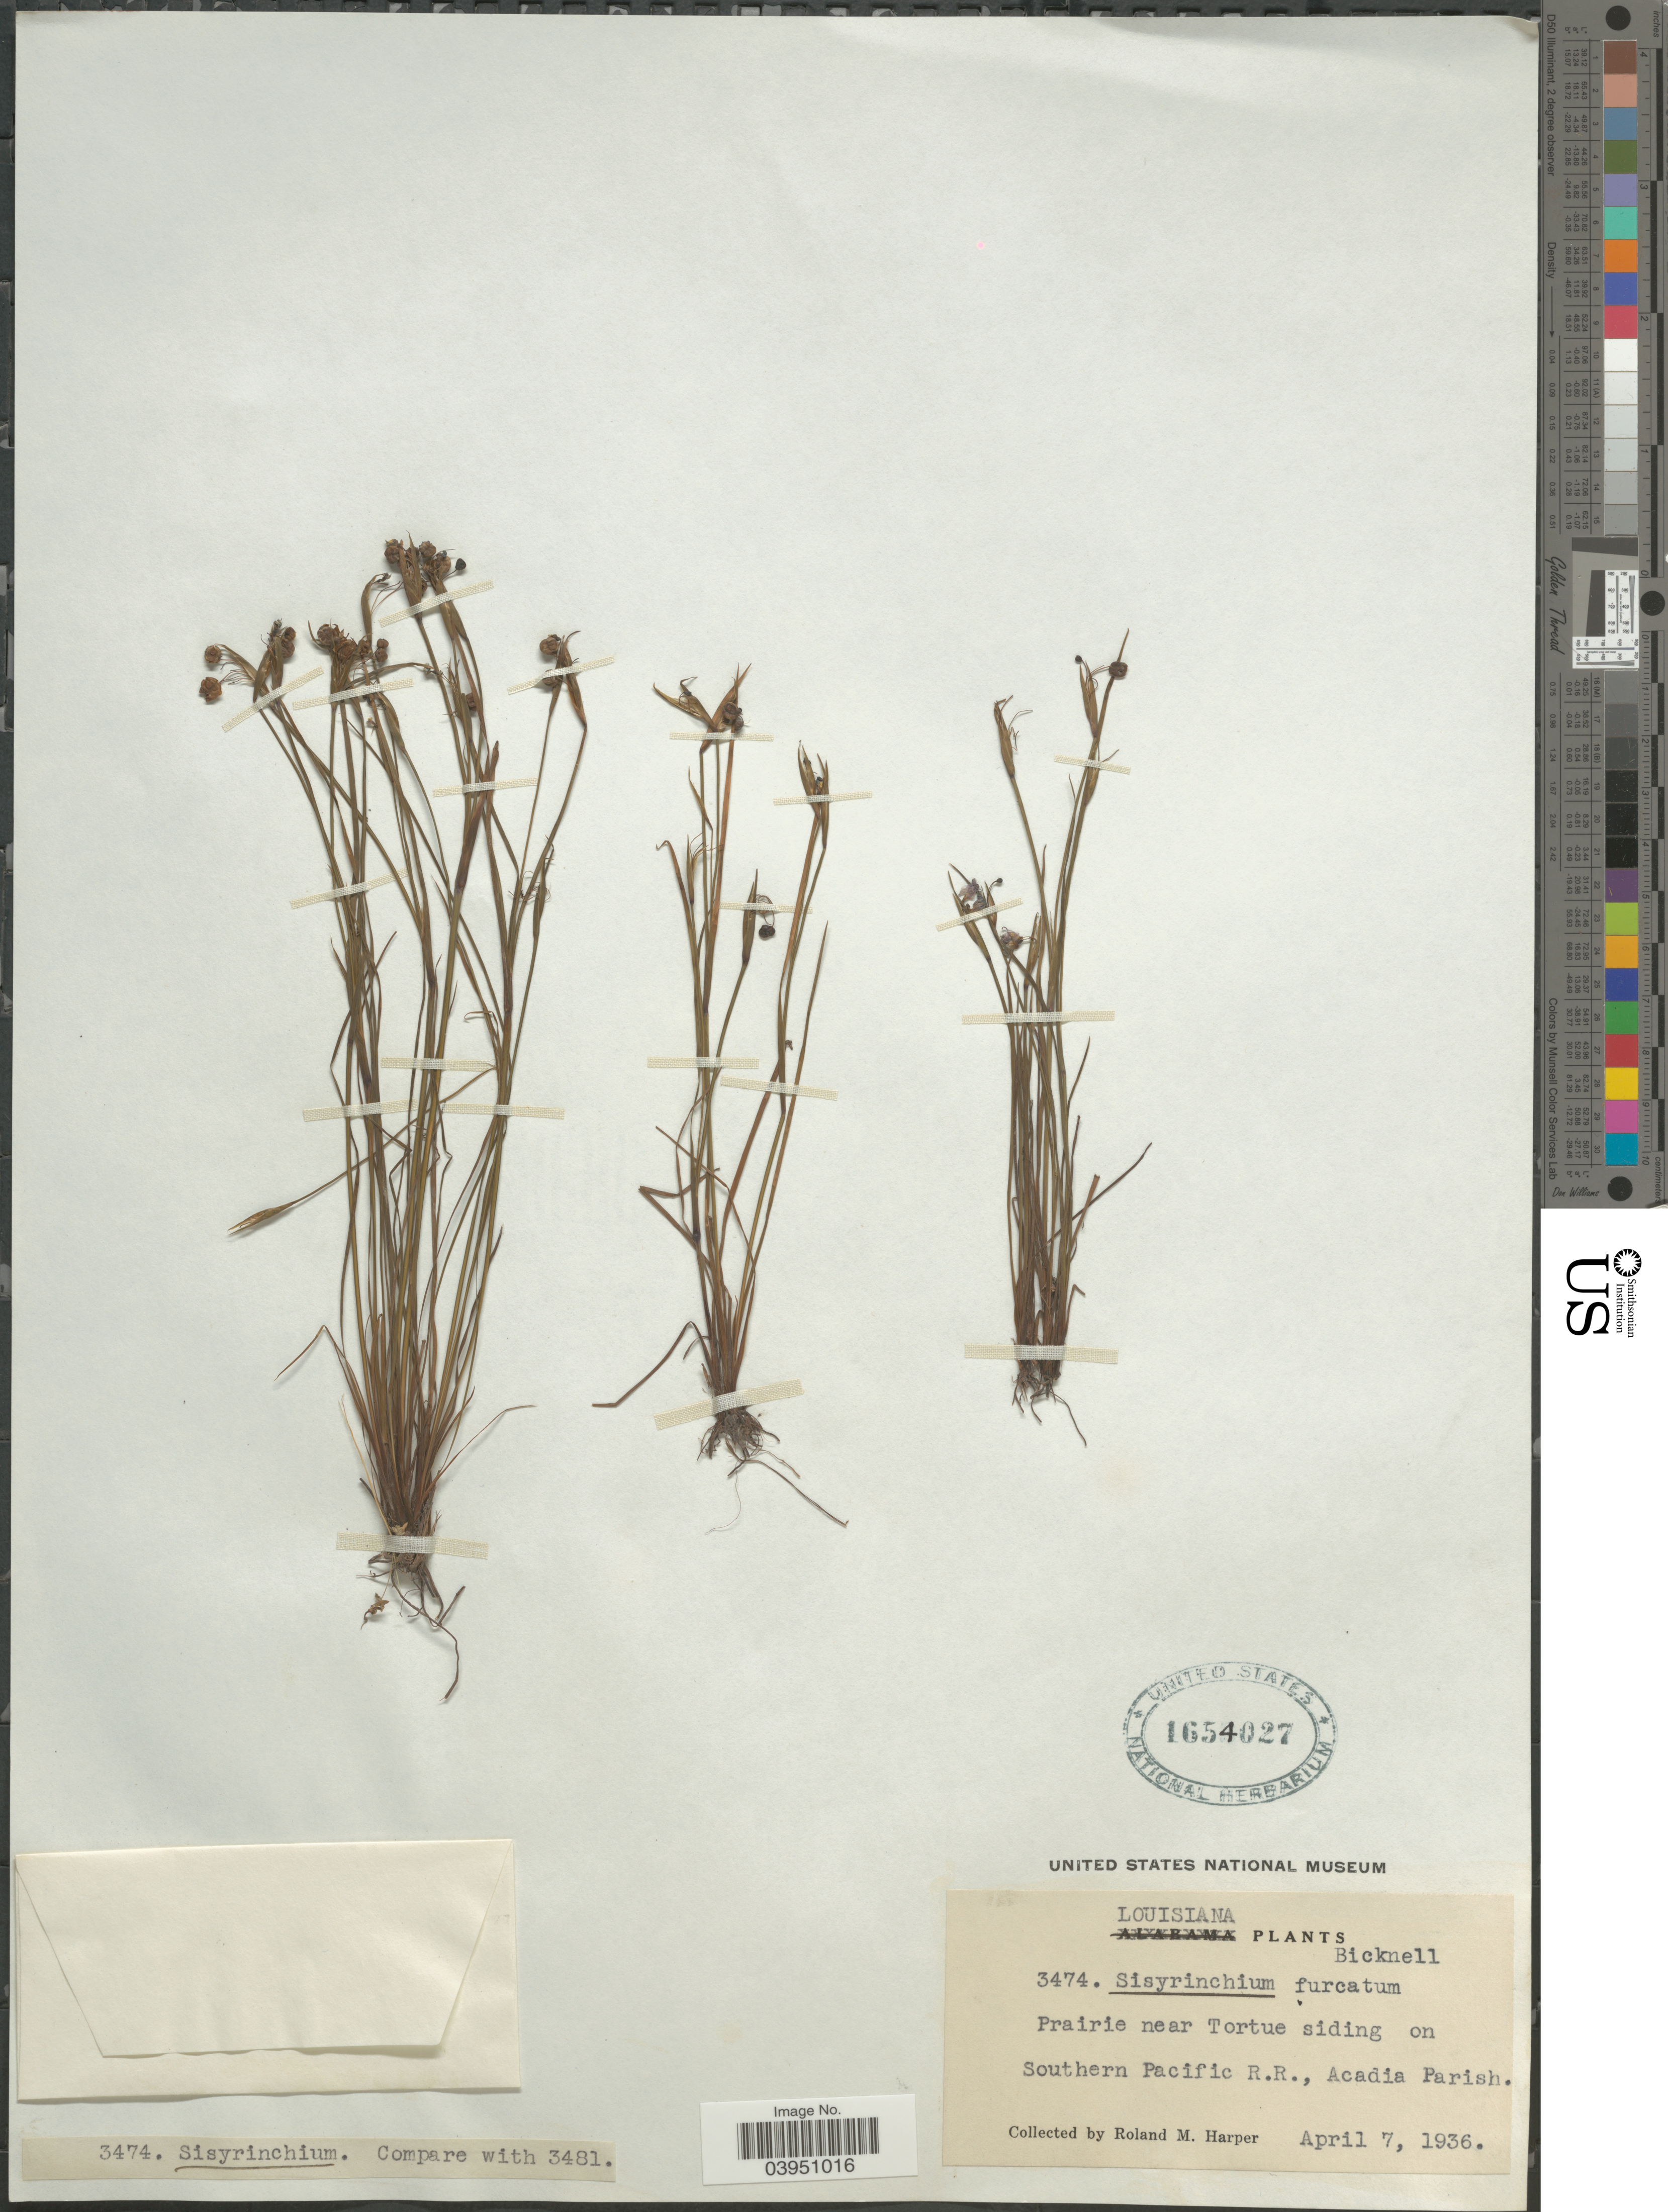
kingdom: Plantae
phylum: Tracheophyta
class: Liliopsida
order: Asparagales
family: Iridaceae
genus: Sisyrinchium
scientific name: Sisyrinchium furcatum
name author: E.P. Bicknell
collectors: R. M. Harper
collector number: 3474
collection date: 1936-04-07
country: United States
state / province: Louisiana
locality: Prairie near Tortue siding on Southern Pacific R.R., Acadia Parish.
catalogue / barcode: US 1654027